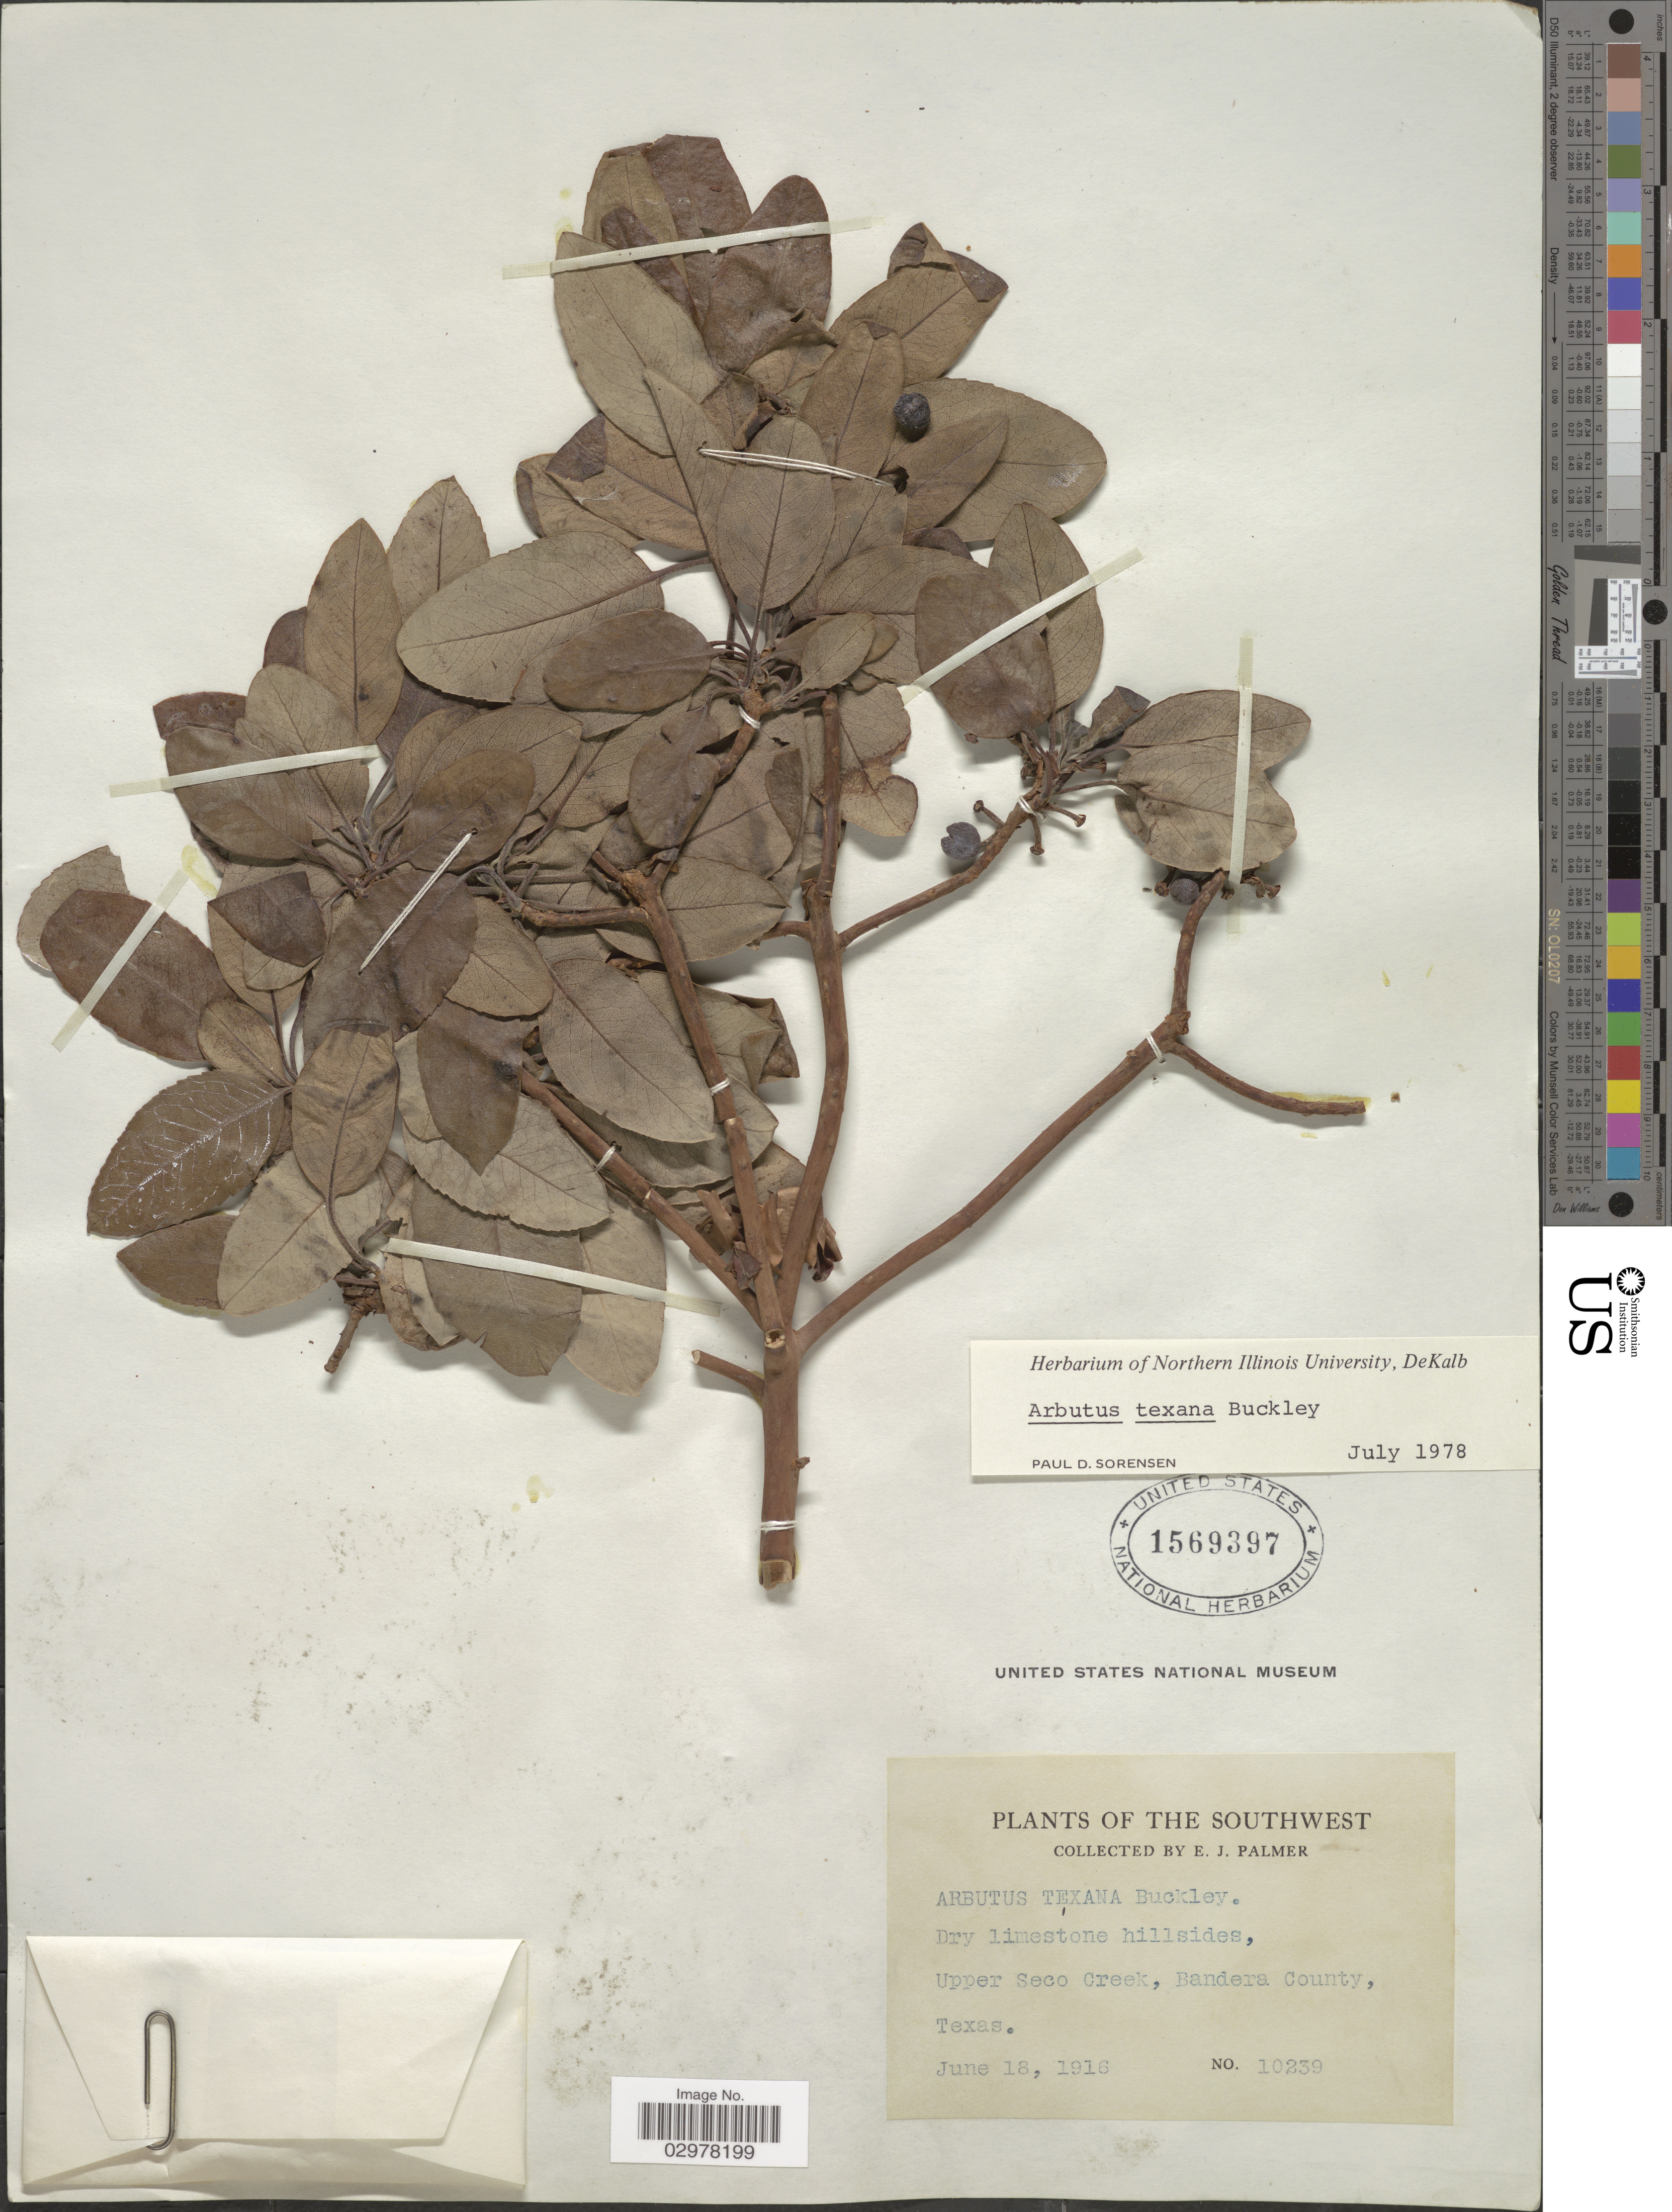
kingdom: Plantae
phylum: Tracheophyta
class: Magnoliopsida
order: Ericales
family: Ericaceae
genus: Arbutus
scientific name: Arbutus texana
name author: Buckley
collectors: E. J. Palmer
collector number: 10239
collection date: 1916-06-18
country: United States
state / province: Texas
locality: Southwest. Dry limestone hillsides, Upper Seco Creek, Bandera County.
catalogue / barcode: US 1569397